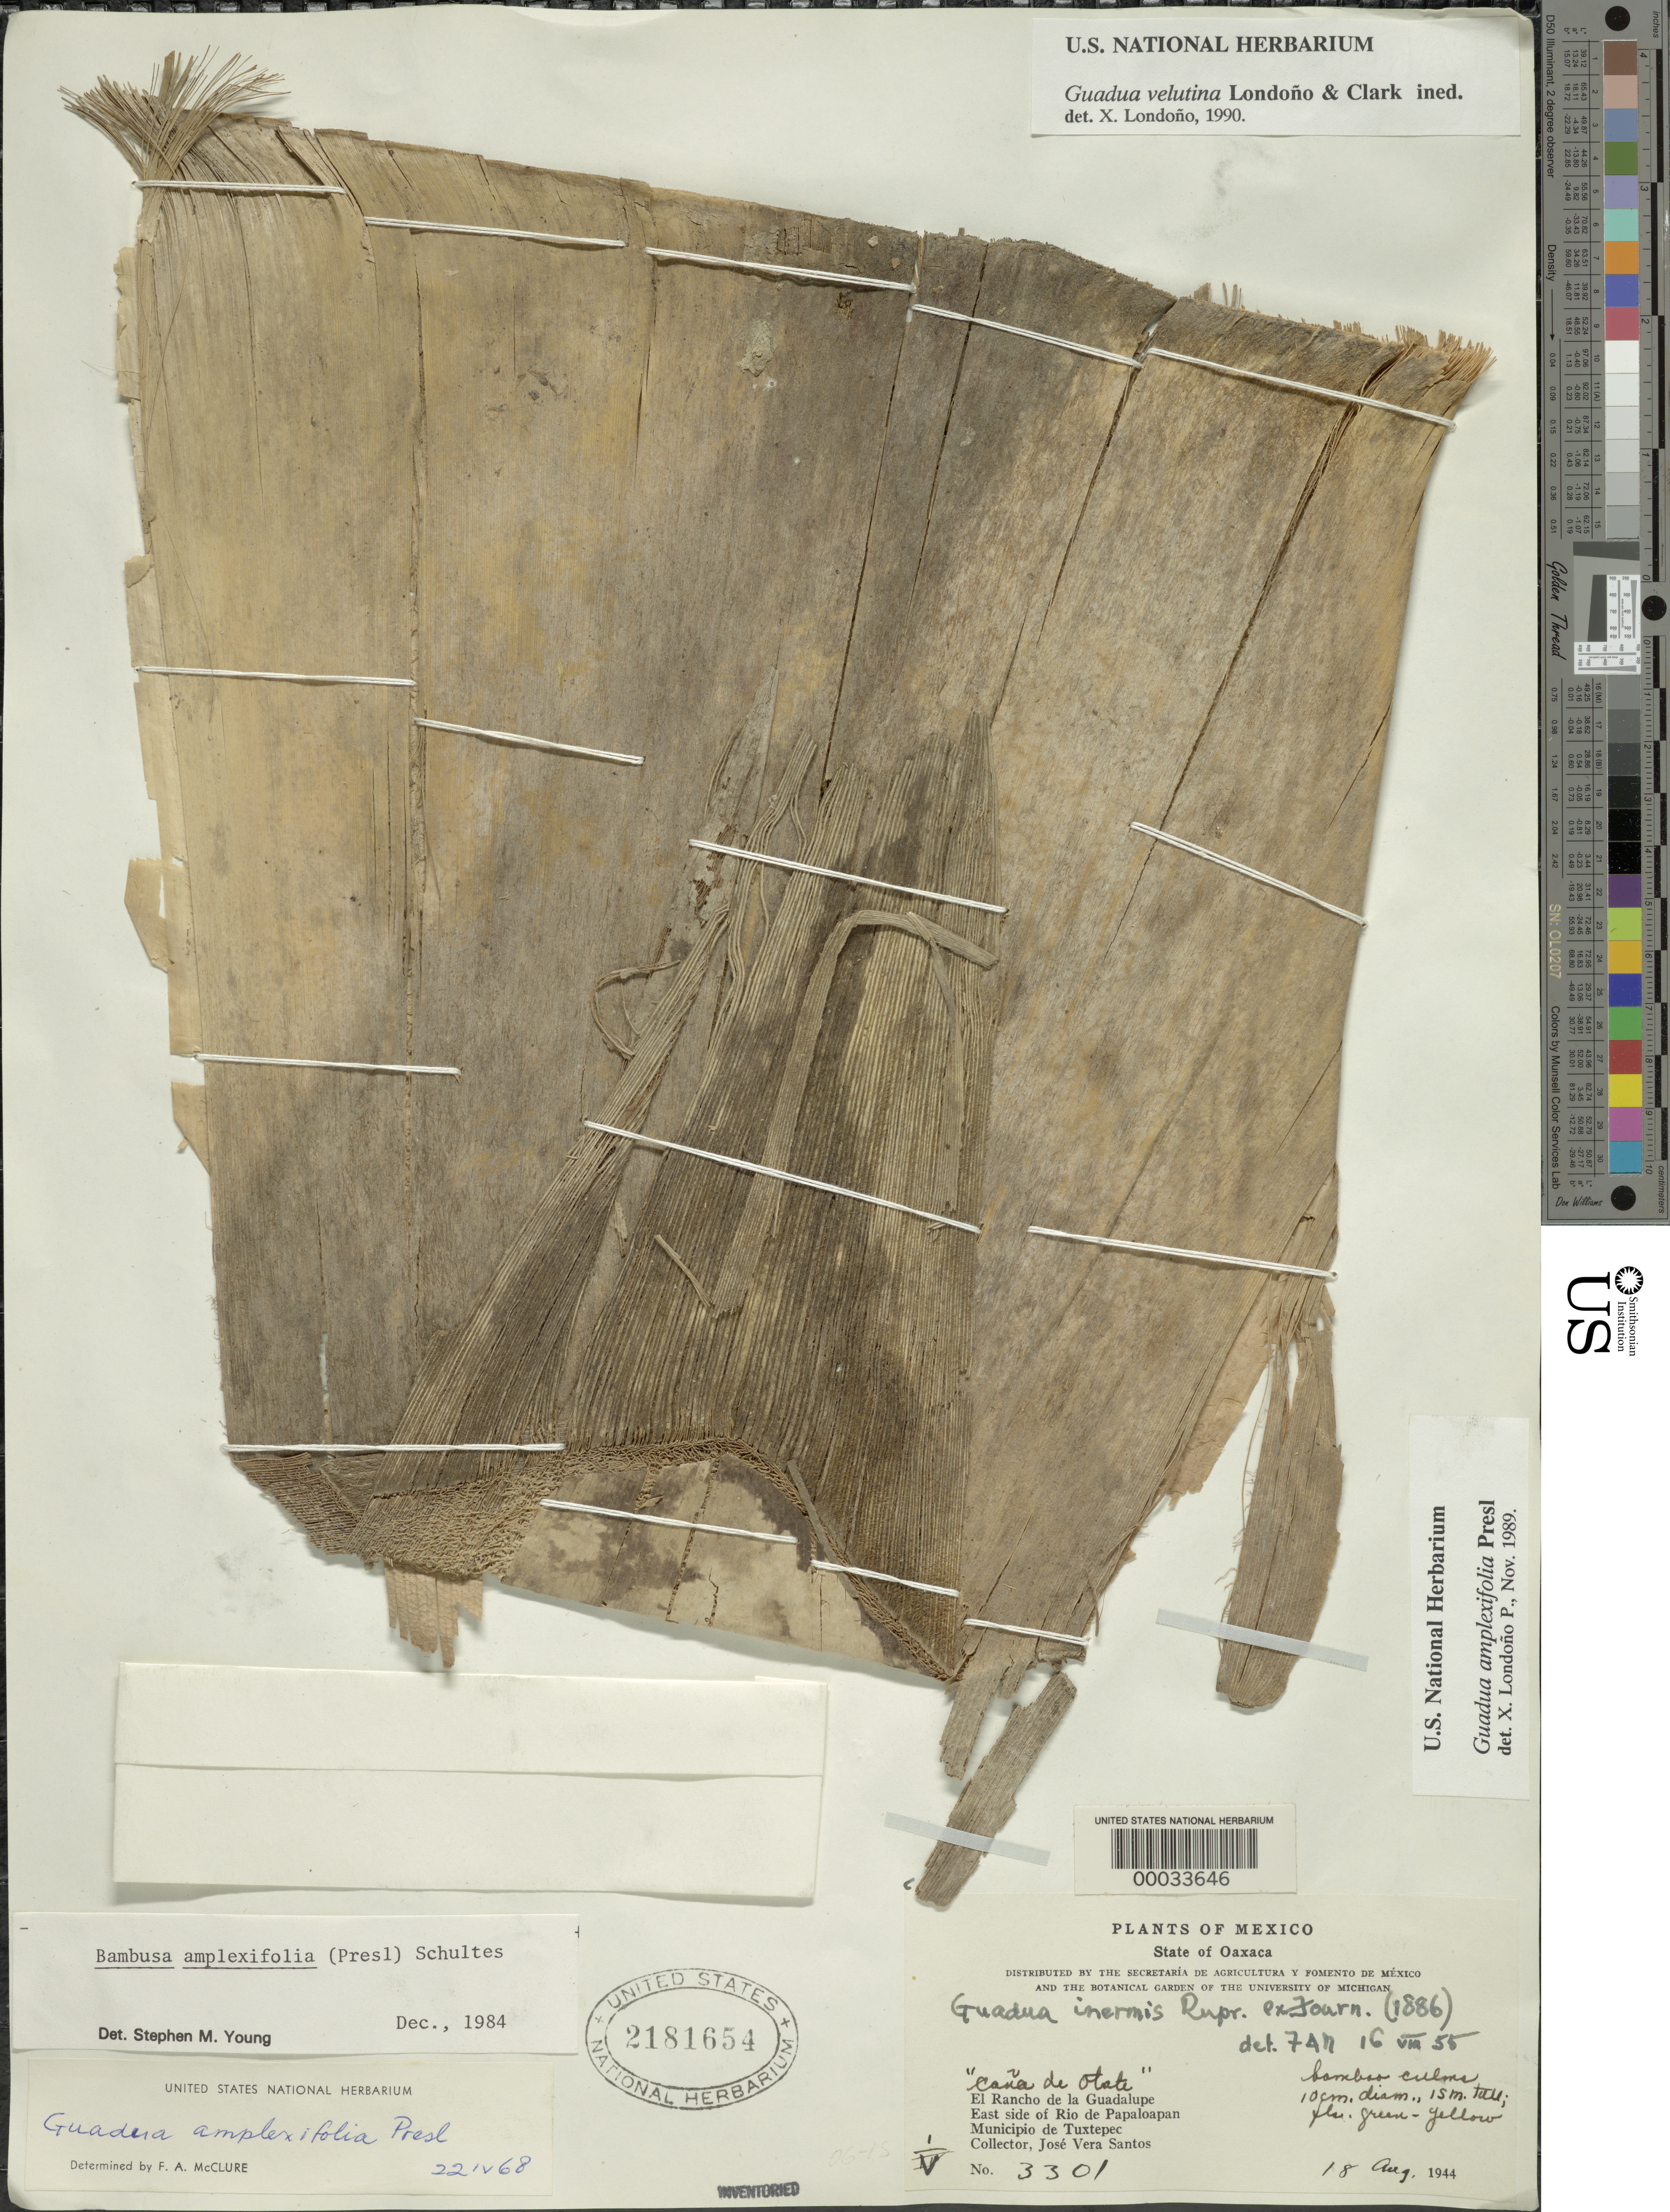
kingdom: Plantae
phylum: Tracheophyta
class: Liliopsida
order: Poales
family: Poaceae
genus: Guadua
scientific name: Guadua velutina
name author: Londoño & L.G. Clark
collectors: J. V. Santos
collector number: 3301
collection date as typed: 18 Aug 1944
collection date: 1944-08-18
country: Mexico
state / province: Oaxaca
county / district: San Juan Bautista Tuxtepec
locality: Tuxtepec mun. (?), el rancho de la guadalape e side of rio de papaloapan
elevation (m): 400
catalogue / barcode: US 2181654